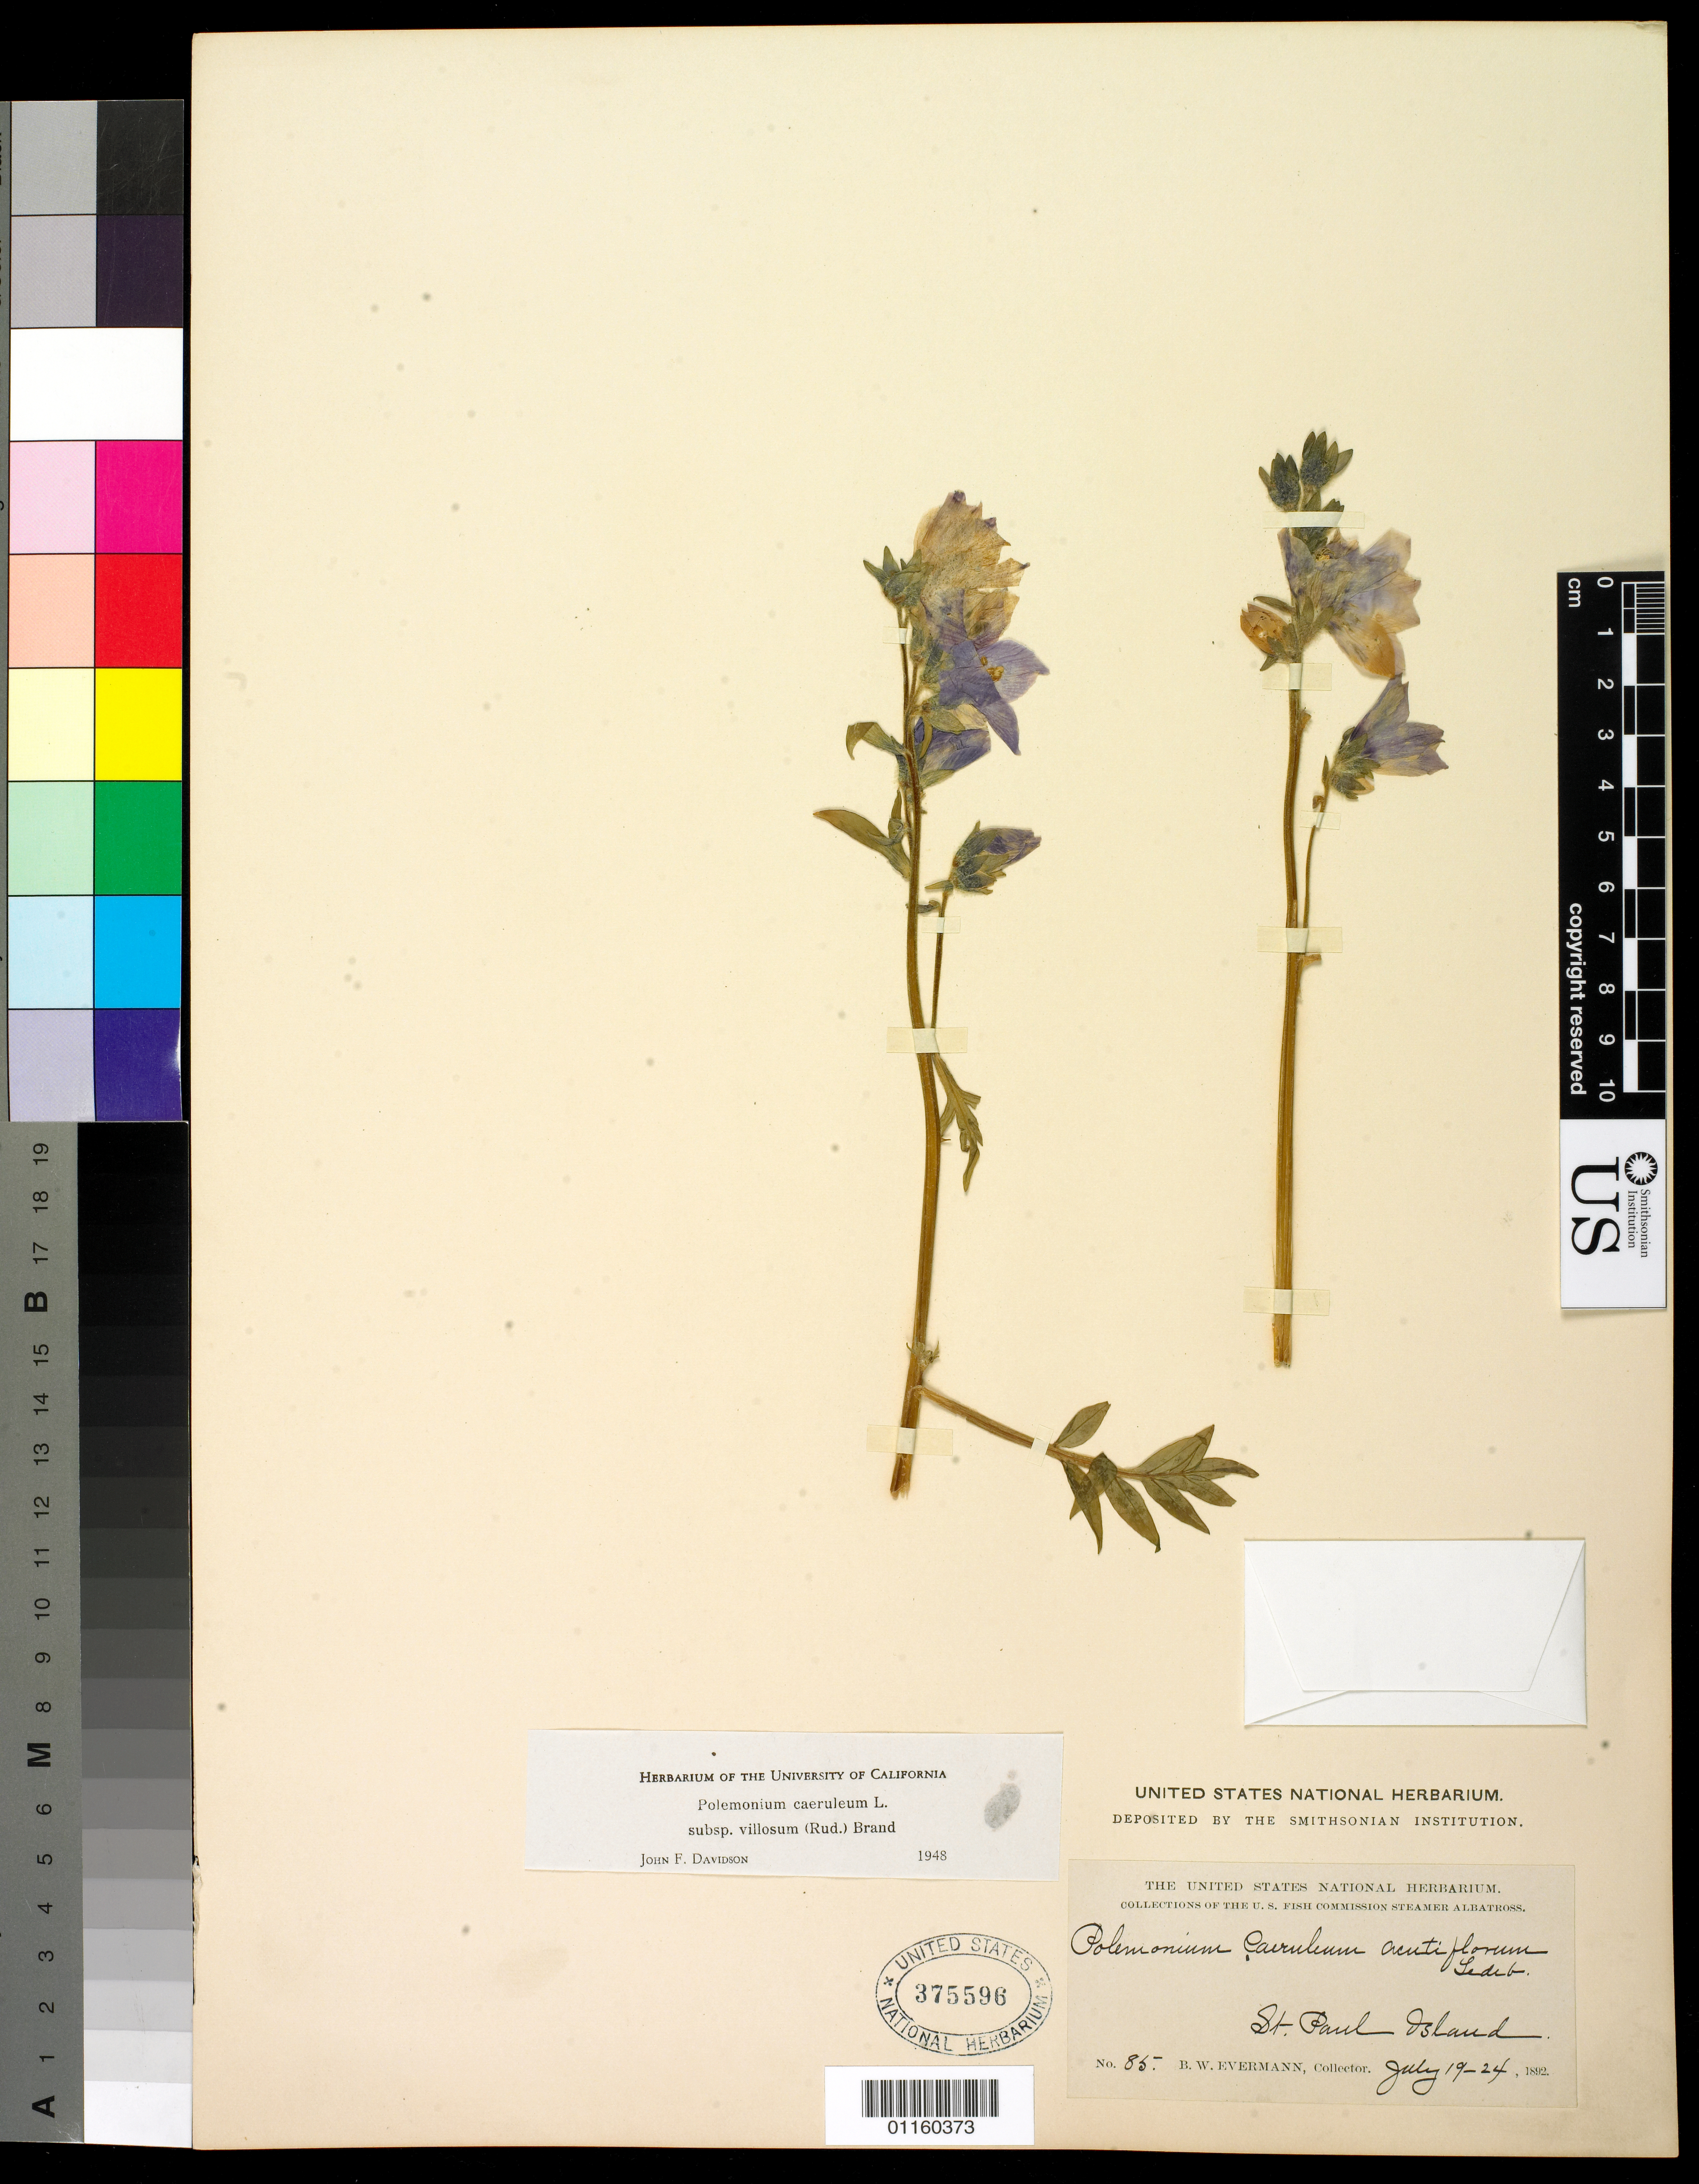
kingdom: Plantae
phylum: Tracheophyta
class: Magnoliopsida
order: Ericales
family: Polemoniaceae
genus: Polemonium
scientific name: Polemonium caeruleum subsp. villosum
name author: (Rudolph ex Georgi) Brand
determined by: Davidson, J. F.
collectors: B. W. Evermann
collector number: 85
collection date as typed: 19 Jul 1892 to 24 Jul 1892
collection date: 1892-07-19/1892-07-24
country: United States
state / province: Alaska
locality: St. Paul Island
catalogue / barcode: US 375596